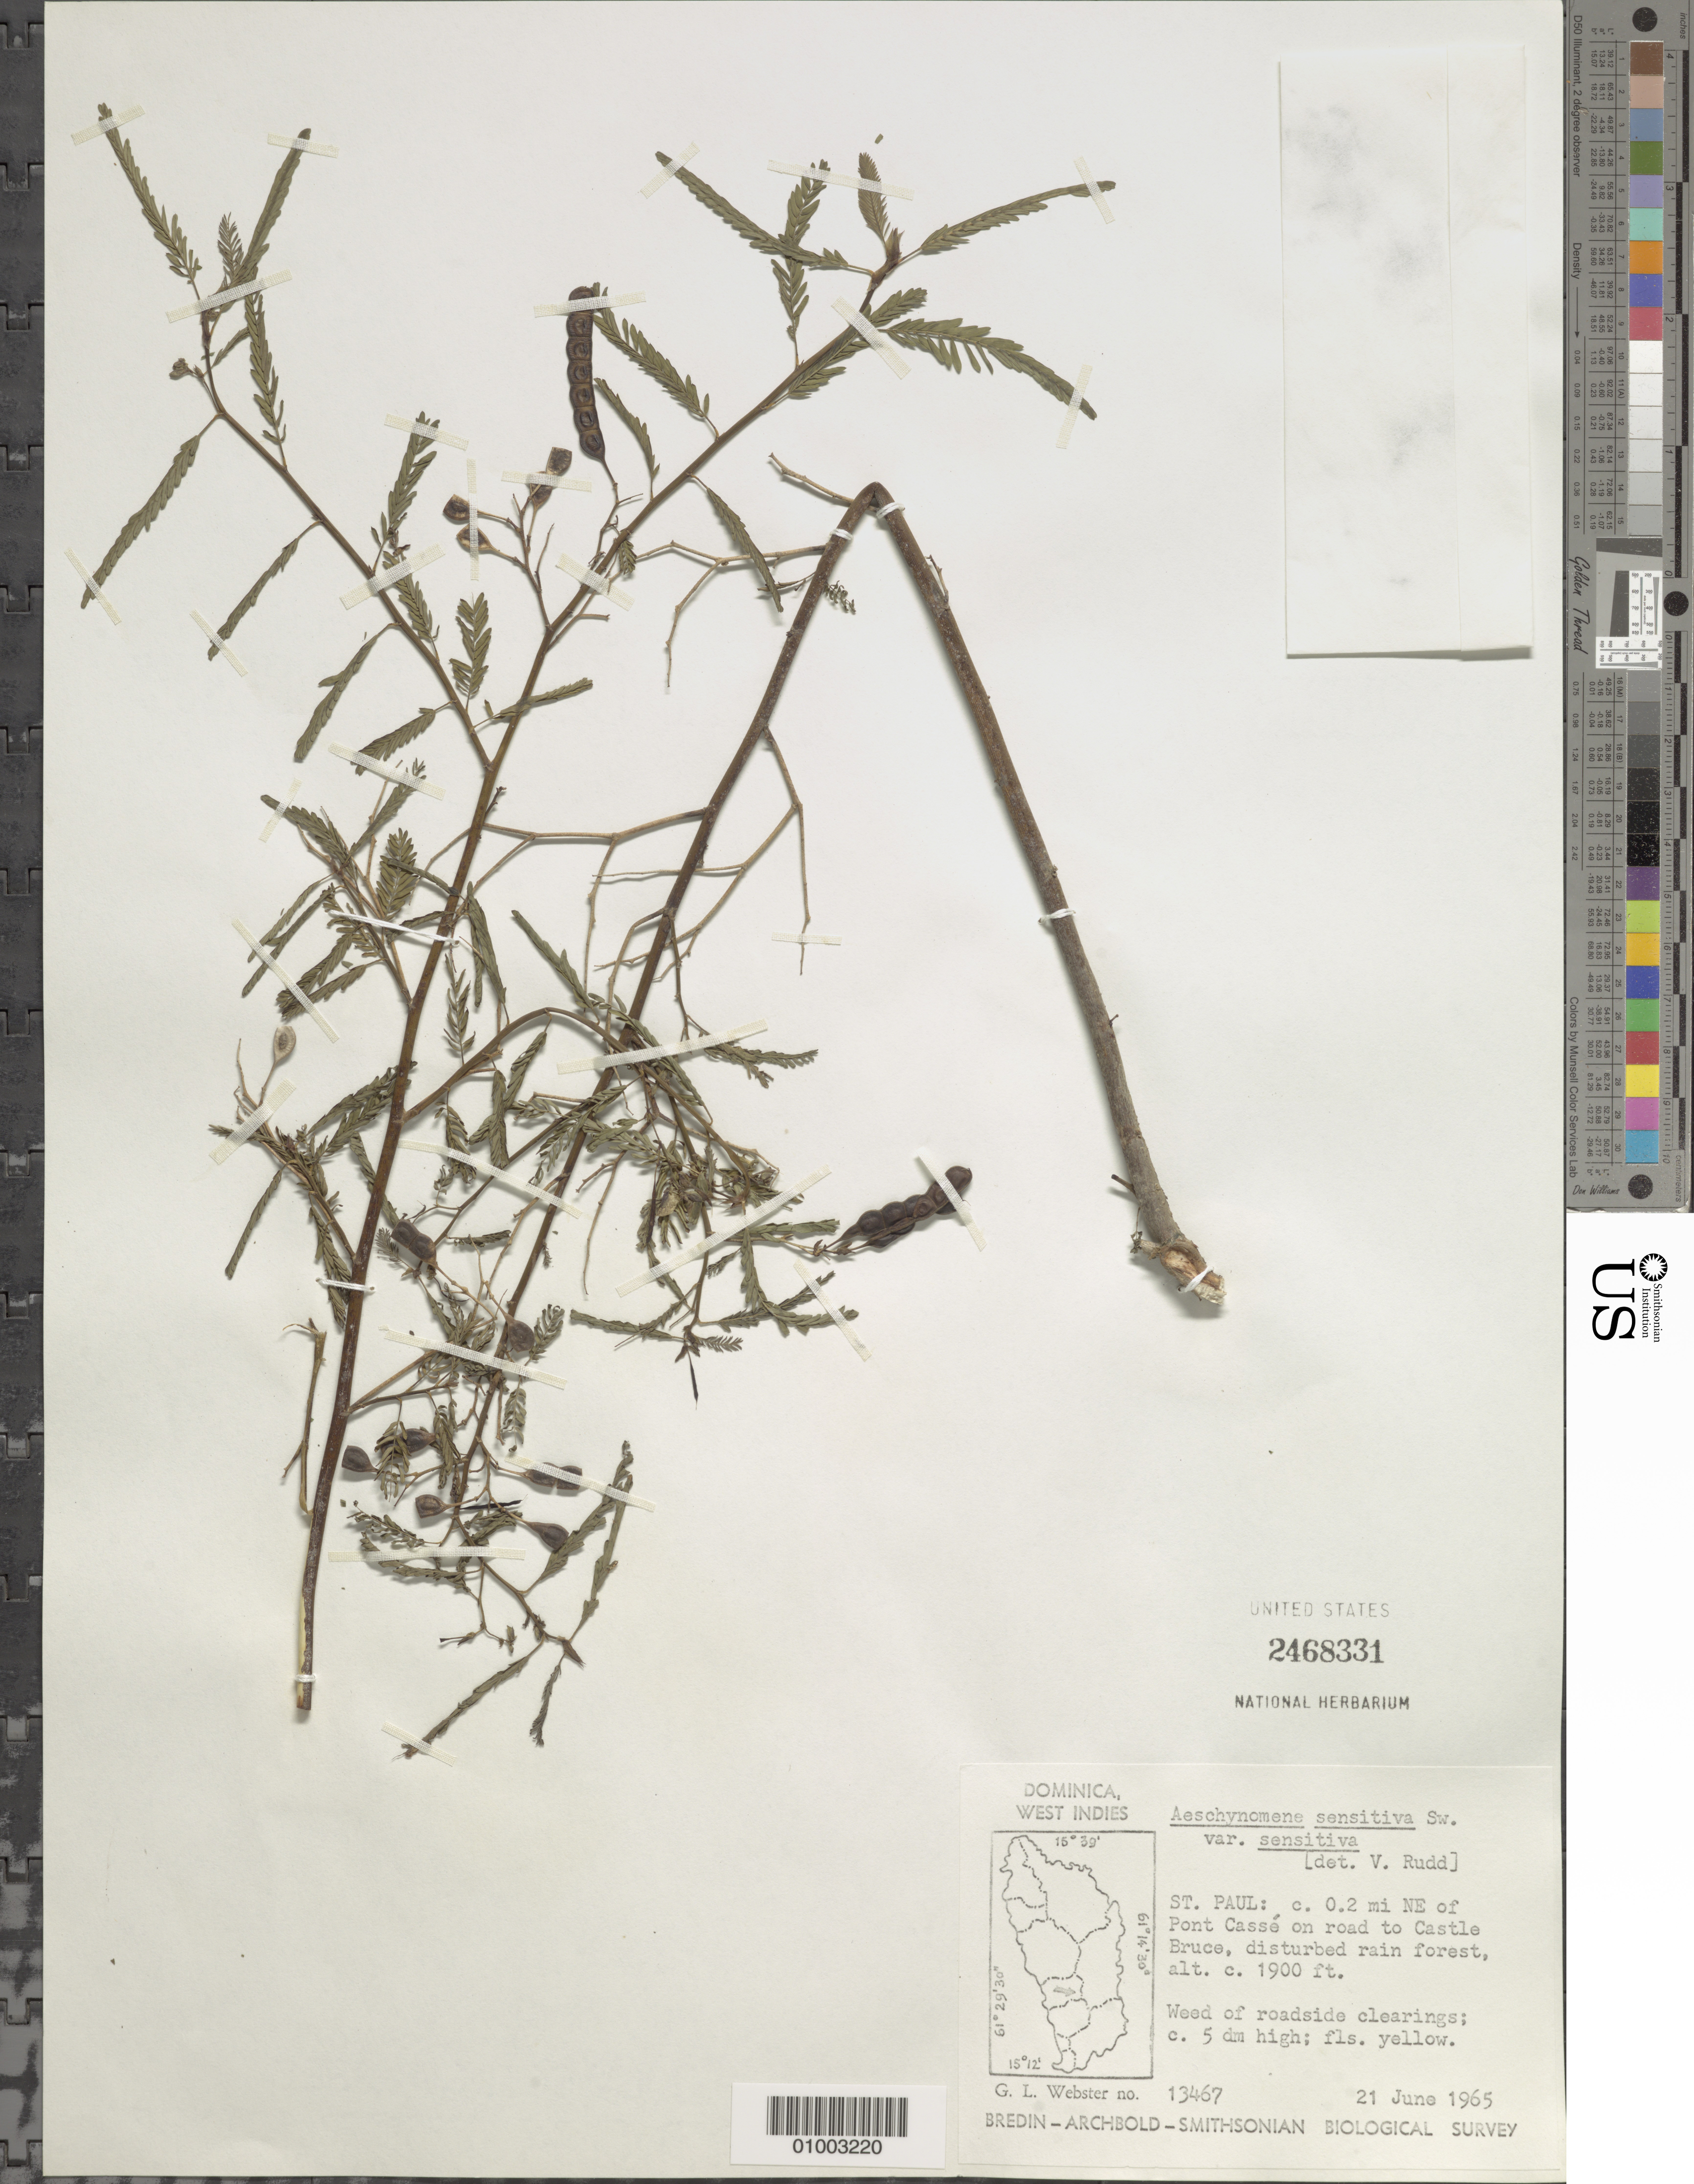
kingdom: Plantae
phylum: Tracheophyta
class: Magnoliopsida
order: Fabales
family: Fabaceae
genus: Aeschynomene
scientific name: Aeschynomene sensitiva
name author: Sw.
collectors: G. L. Webster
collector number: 13467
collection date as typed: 21 Jun 1965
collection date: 1965-06-21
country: Dominica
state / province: St. Paul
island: Dominica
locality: c. 0.2 miles NE of Pont Casse on road to Castle Bruce, disturbed rainforest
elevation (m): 579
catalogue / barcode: US 2468331